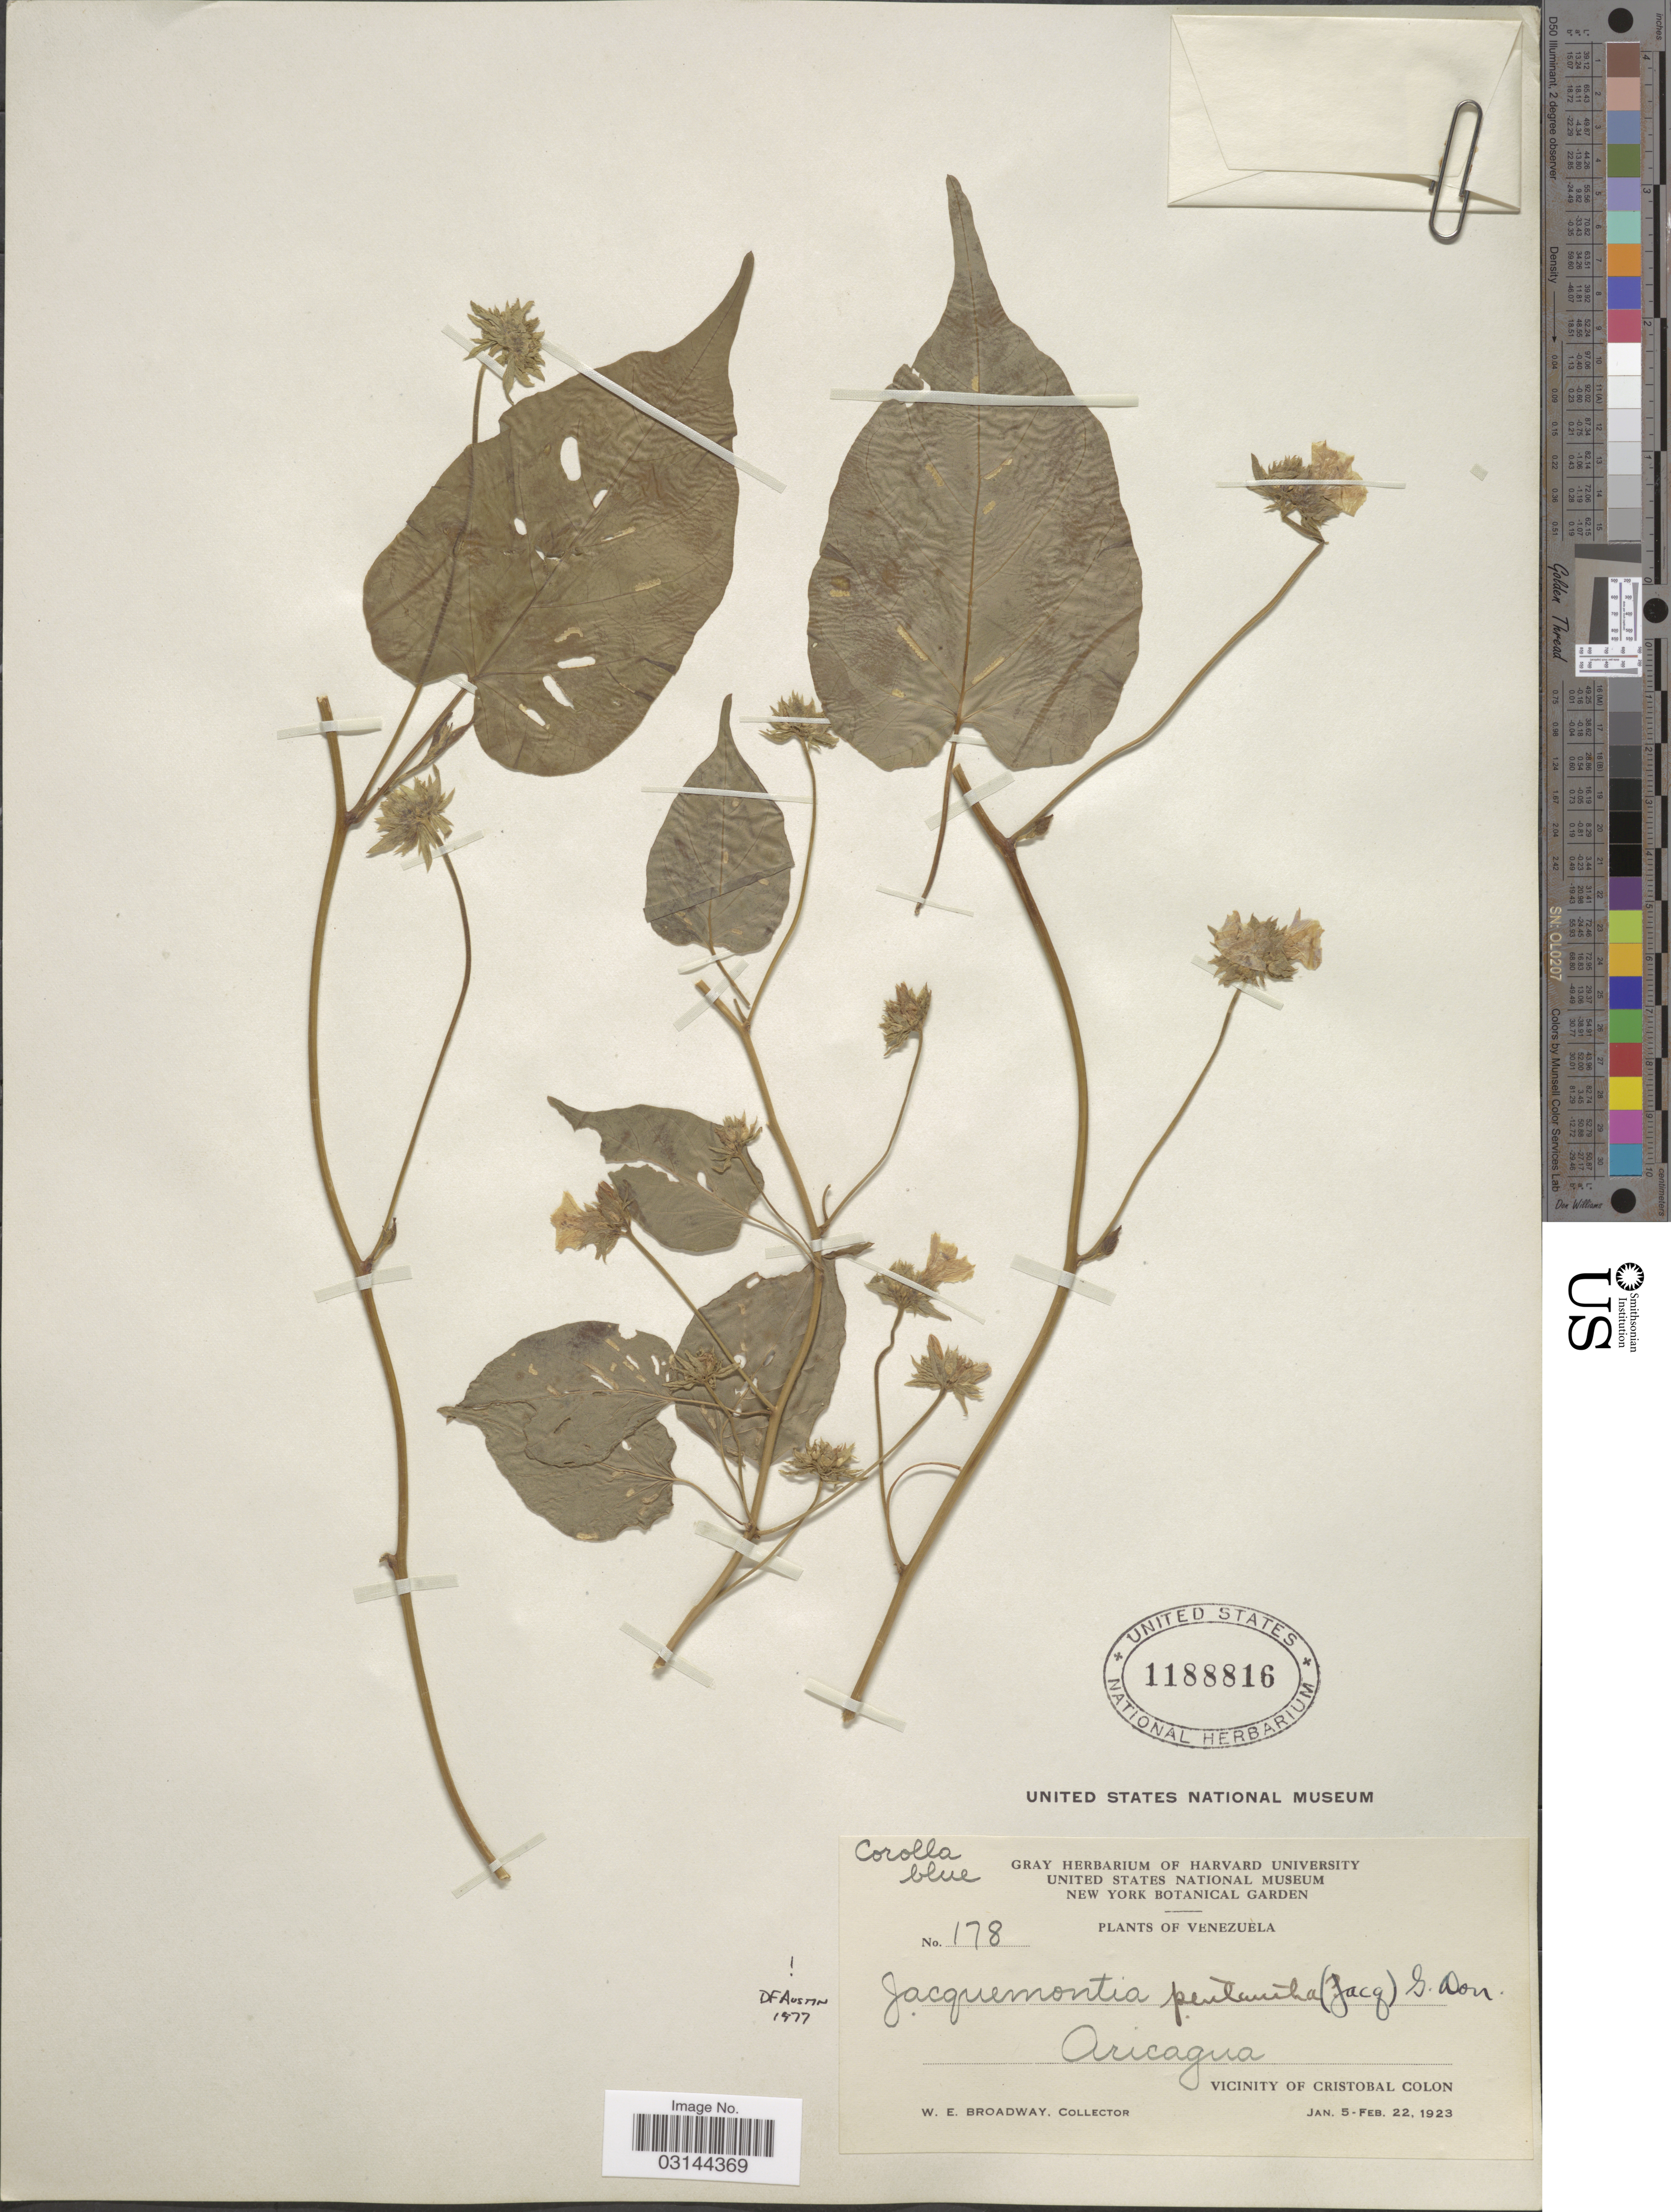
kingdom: Plantae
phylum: Tracheophyta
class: Magnoliopsida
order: Solanales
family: Convolvulaceae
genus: Jacquemontia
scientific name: Jacquemontia pentanthos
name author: (Jacq.) G. Don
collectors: W. E. Broadway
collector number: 178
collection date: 1923-01-05/1923-02-22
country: Venezuela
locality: Aricagua. Vicinity of Cristobal Colon.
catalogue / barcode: US 1188816